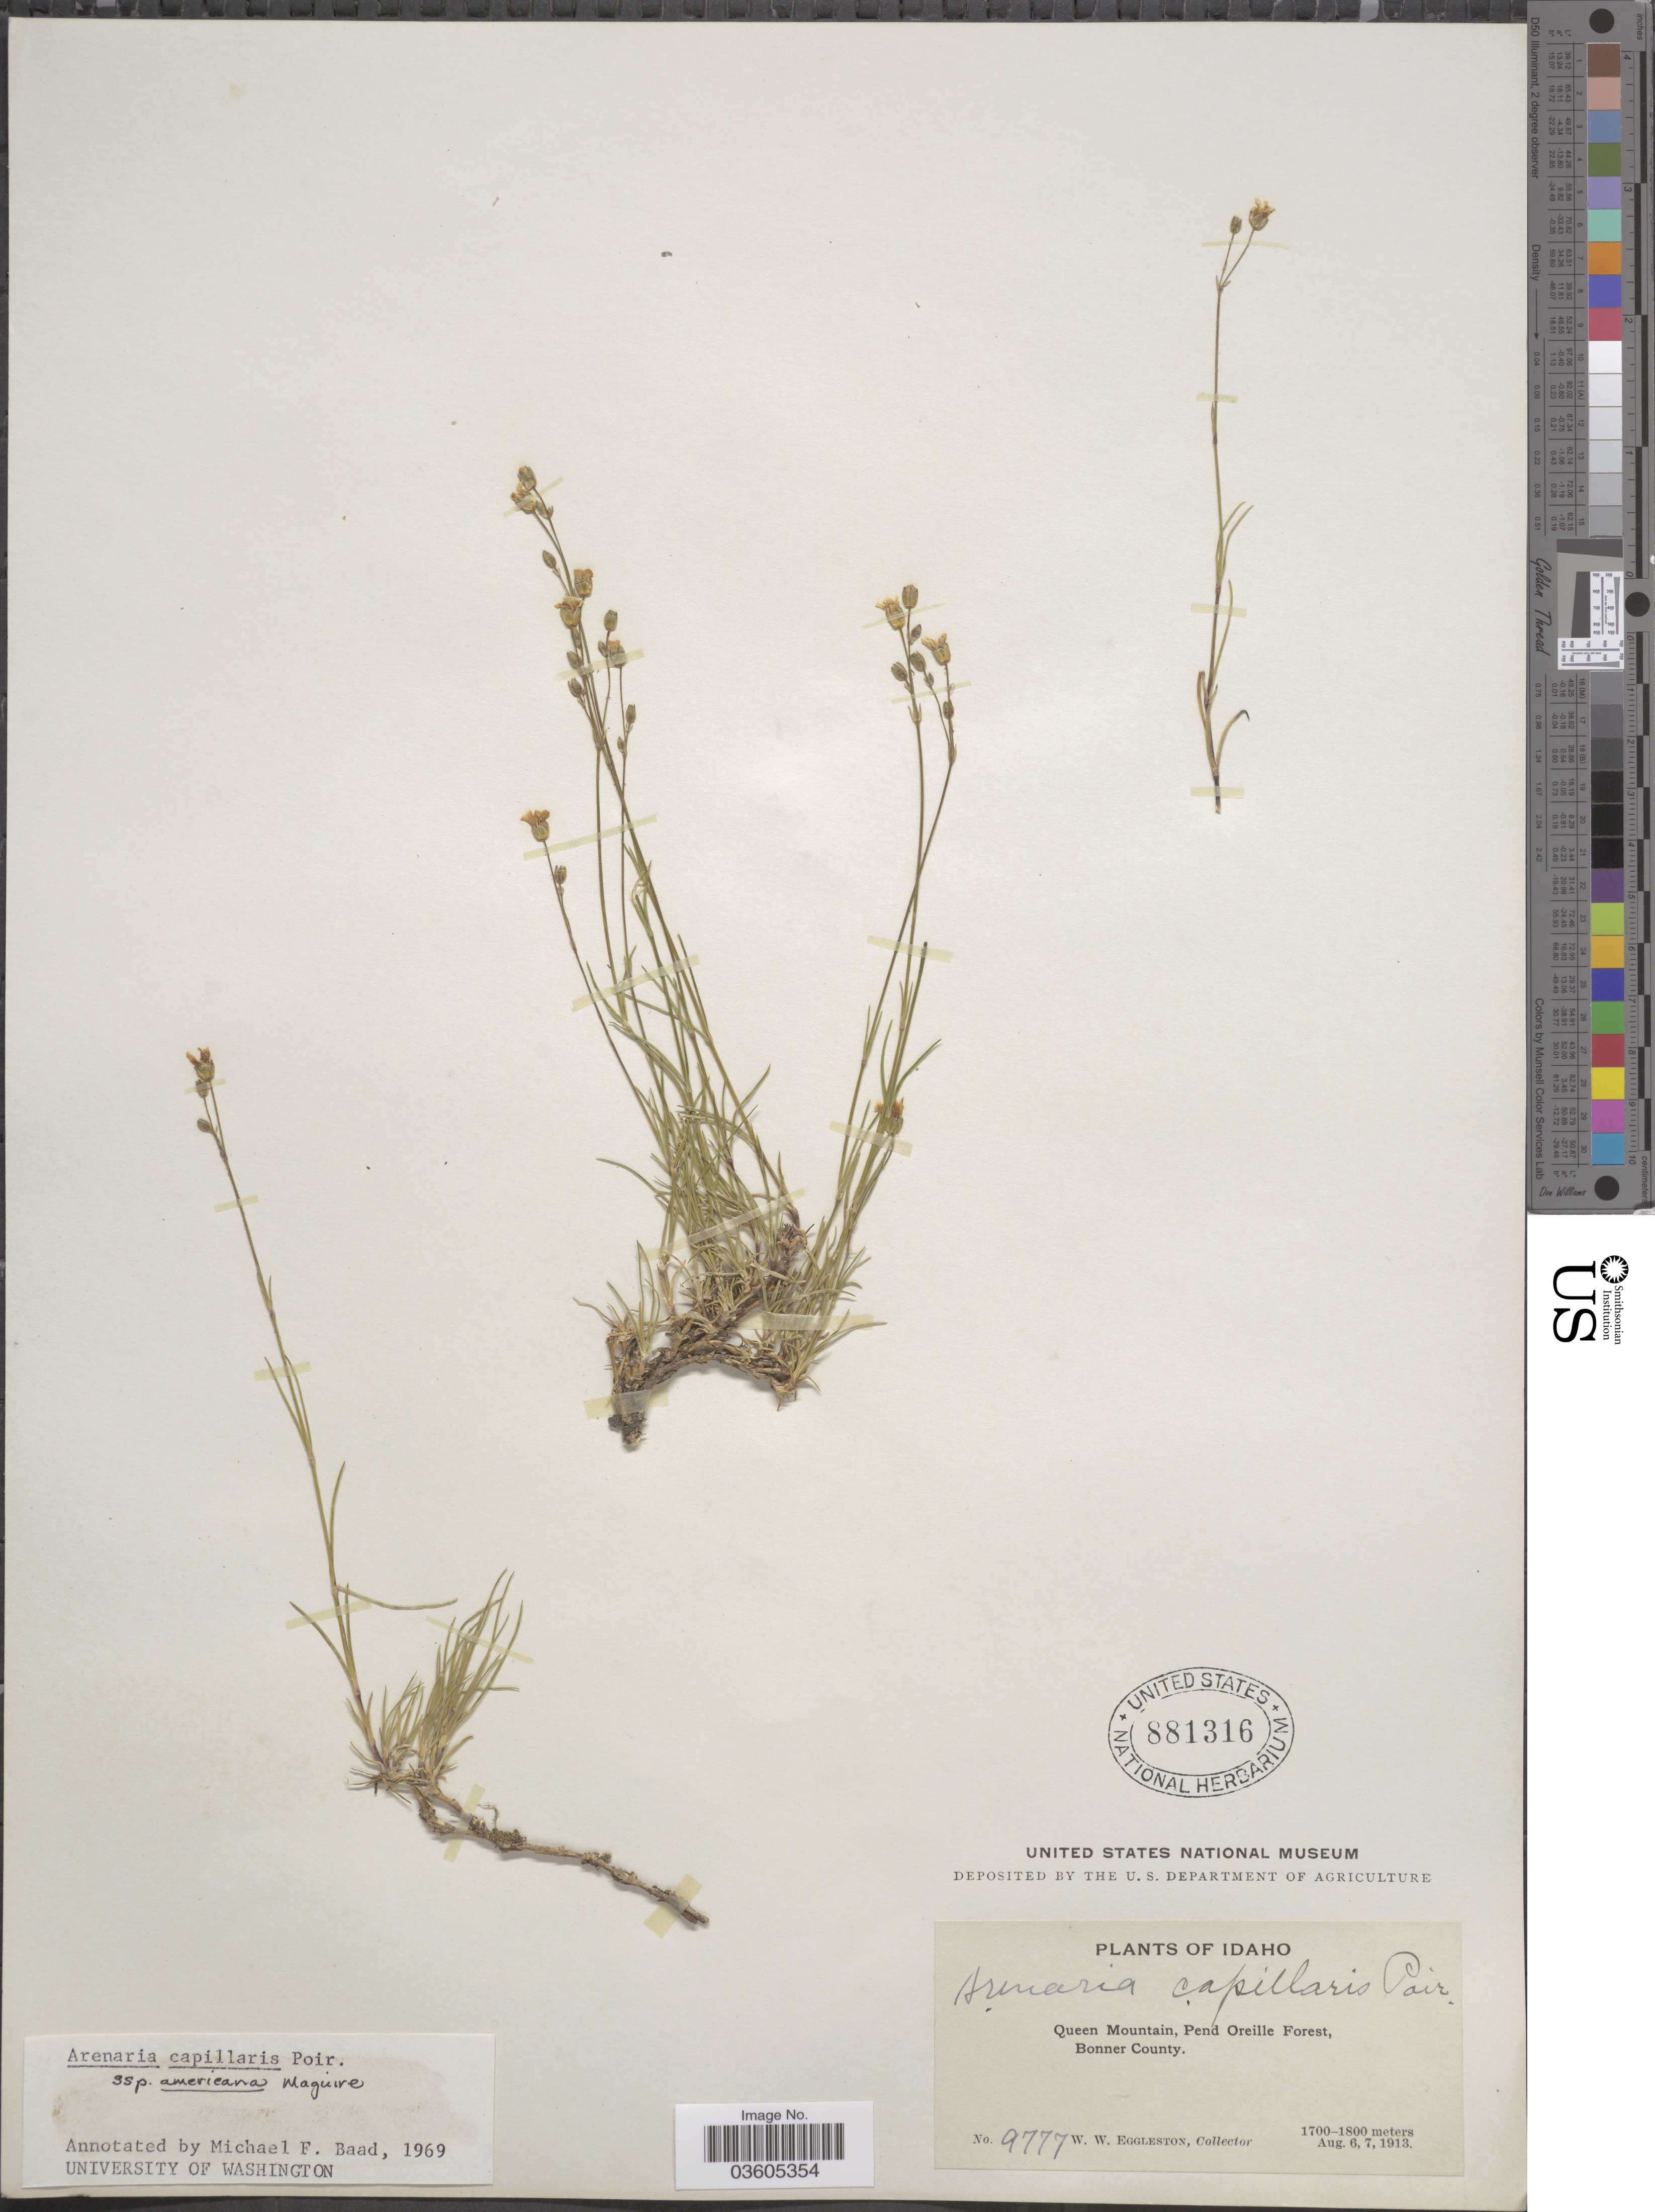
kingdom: Plantae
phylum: Tracheophyta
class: Magnoliopsida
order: Caryophyllales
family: Caryophyllaceae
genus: Eremogone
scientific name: Eremogone capillaris var. americana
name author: (Maguire) R.L. Hartm. & Rabeler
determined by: U.S. National Herbarium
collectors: W. W. Eggleston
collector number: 9777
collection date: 1913-08-06/1913-08-07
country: United States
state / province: Idaho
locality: Queen Mountain, Pend Oreille Forest, Bonner County.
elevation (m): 1700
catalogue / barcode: US 881316